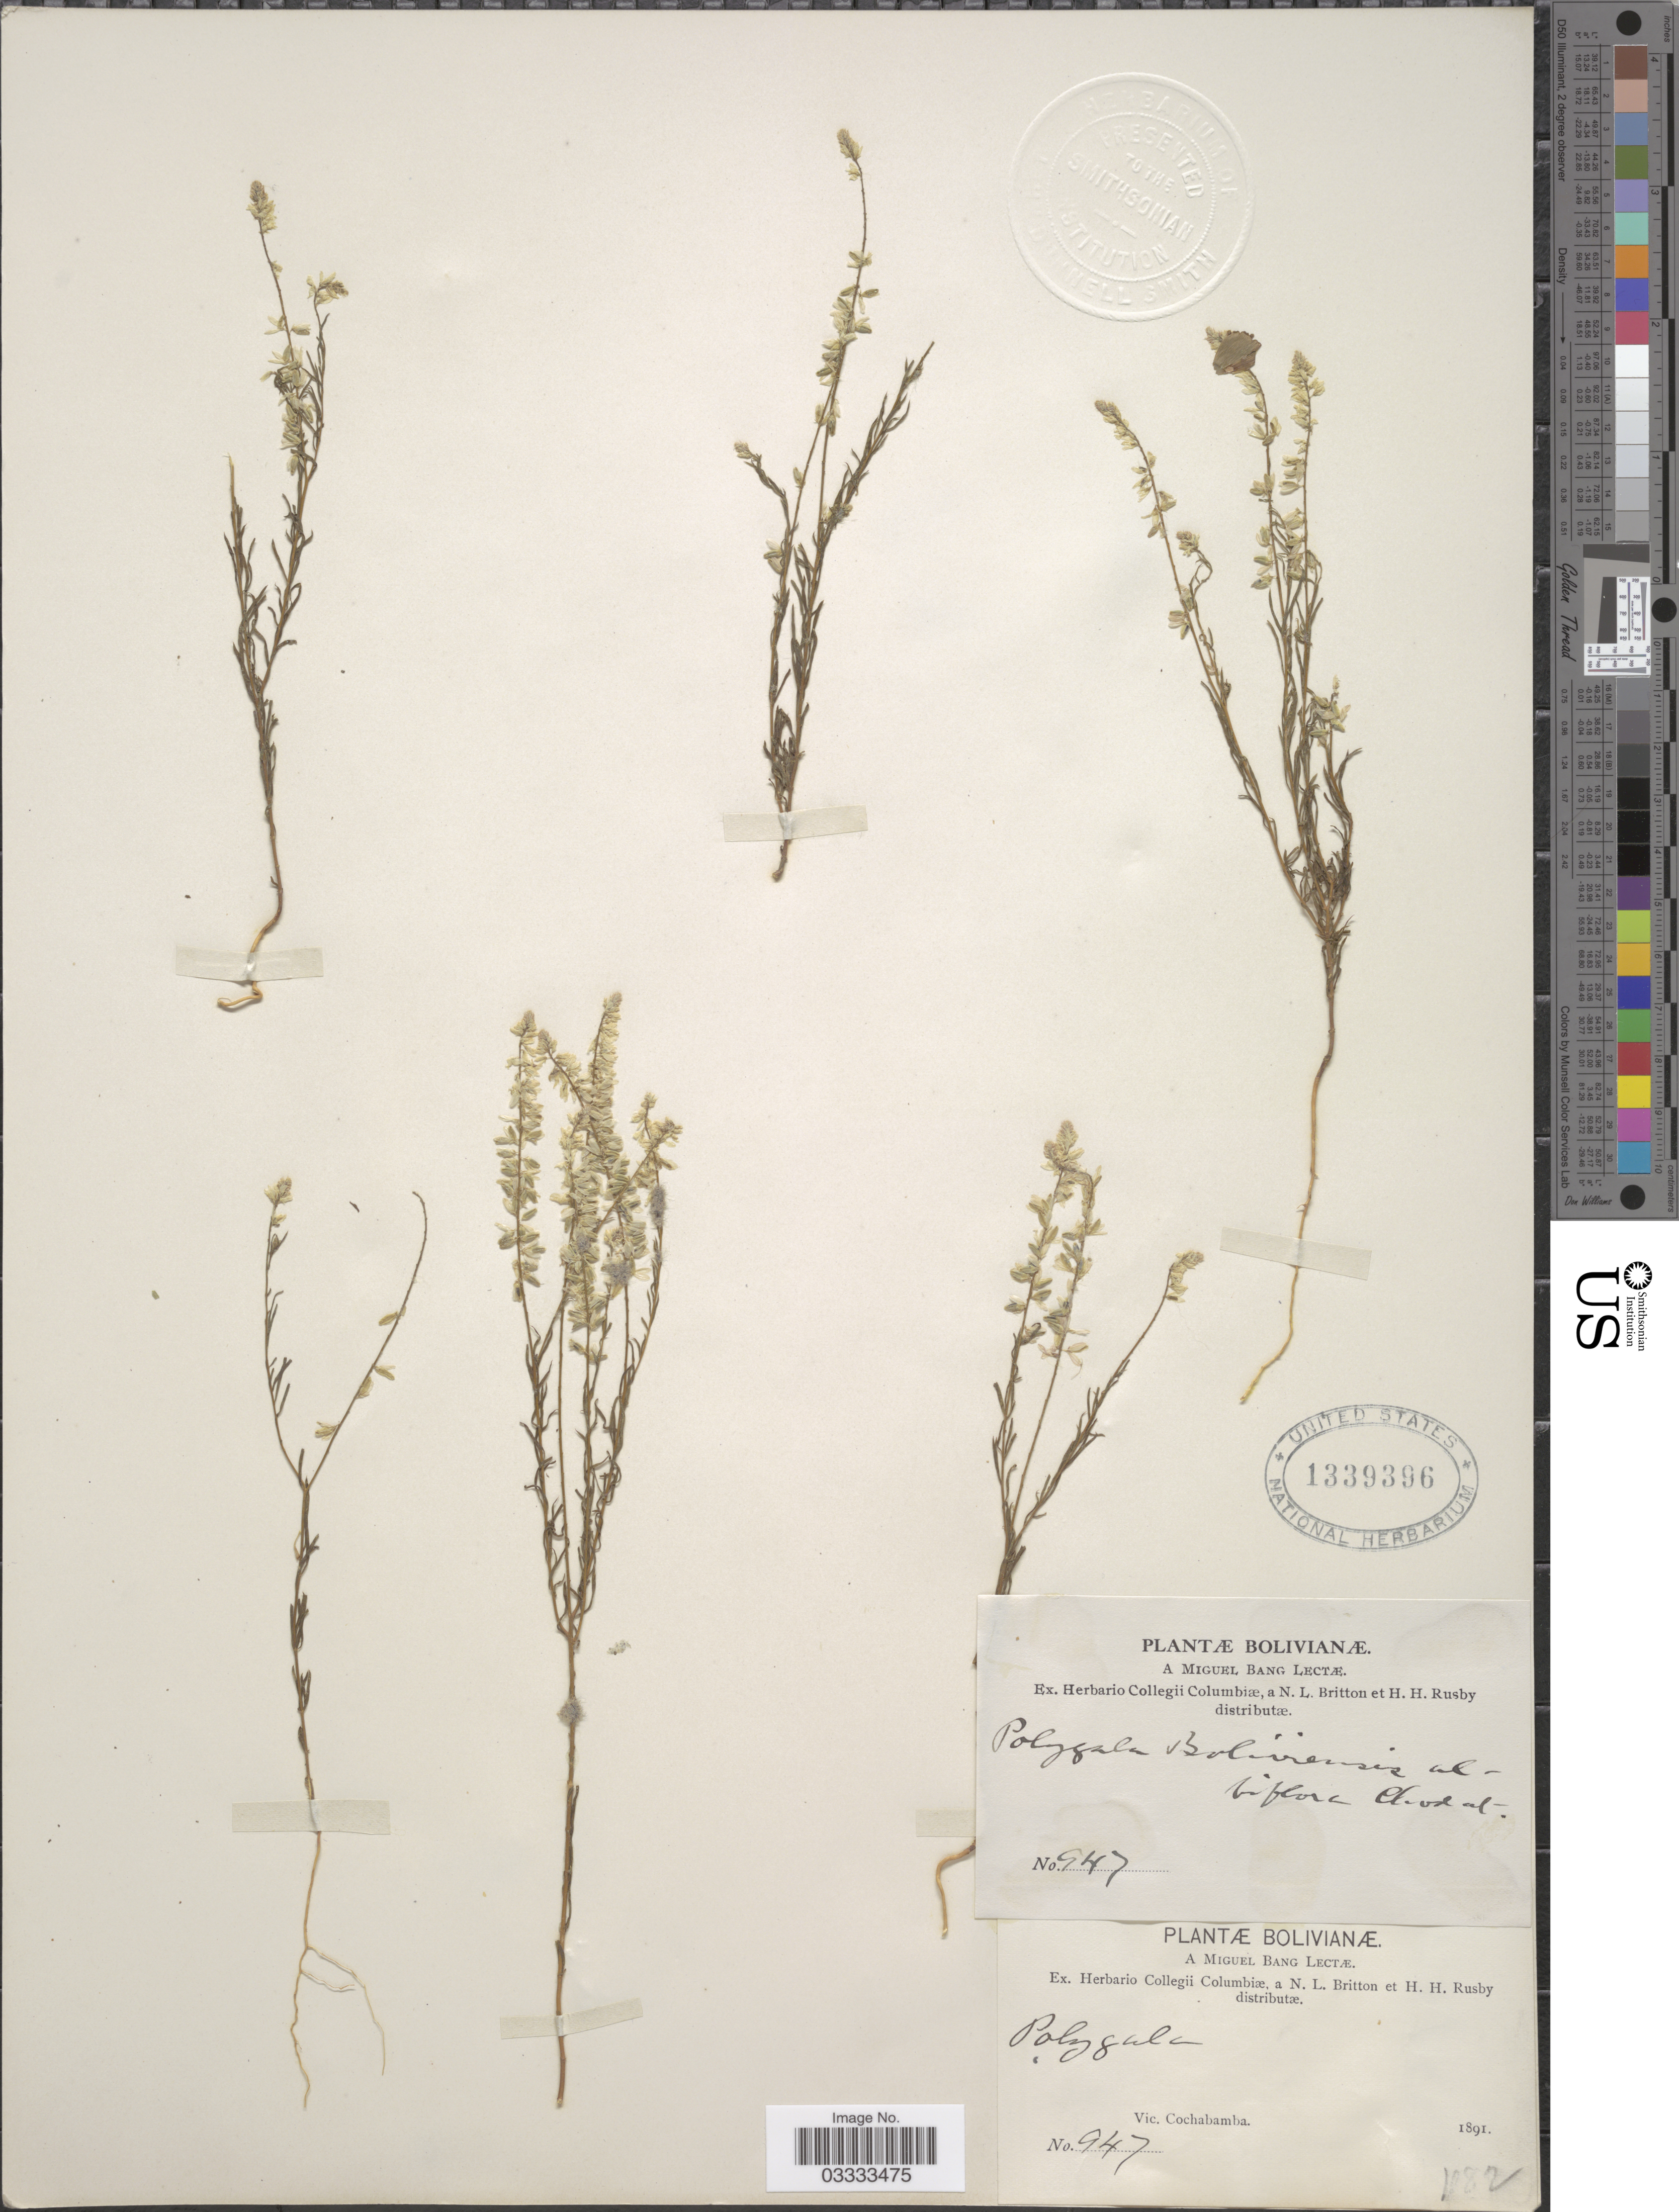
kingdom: Plantae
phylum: Tracheophyta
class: Magnoliopsida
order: Fabales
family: Polygalaceae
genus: Polygala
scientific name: Polygala boliviensis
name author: A.W. Benn.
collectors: M. Bang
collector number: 947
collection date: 1891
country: Bolivia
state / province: Cochabamba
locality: Vic. Cochabamba.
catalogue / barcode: US 1339396